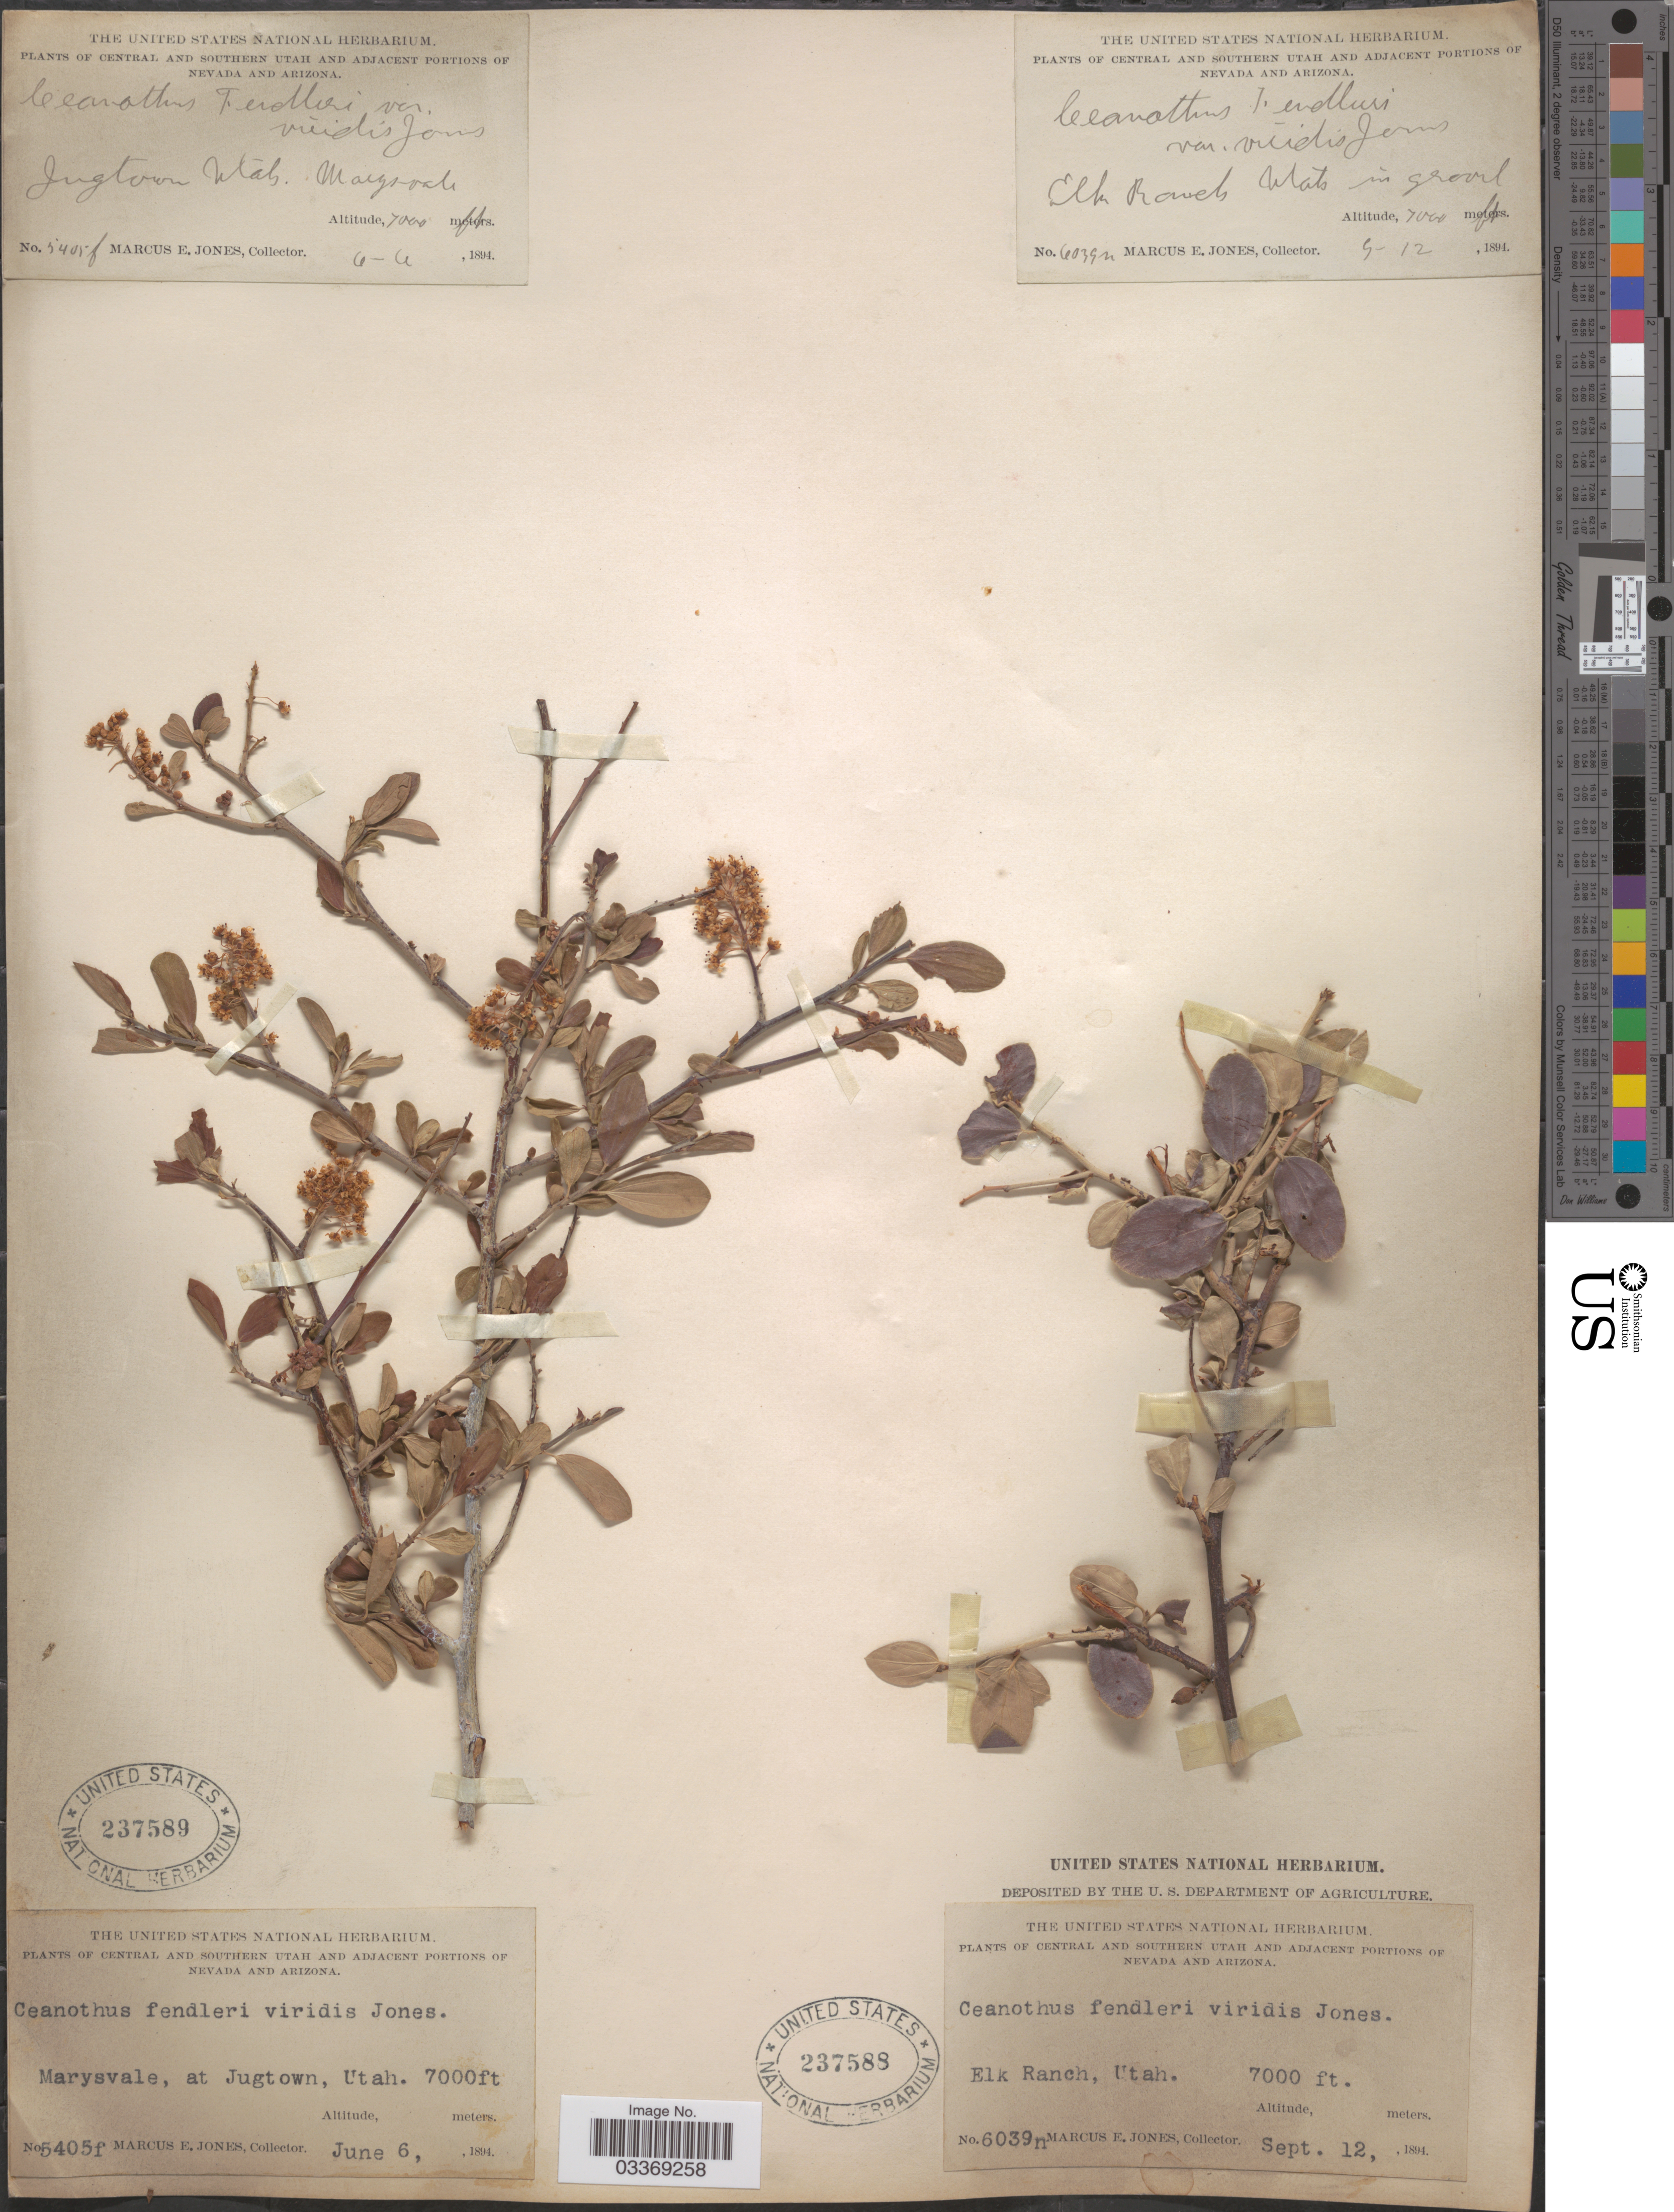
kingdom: Plantae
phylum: Tracheophyta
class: Magnoliopsida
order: Rosales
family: Rhamnaceae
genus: Ceanothus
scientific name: Ceanothus fendleri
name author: A. Gray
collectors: M. E. Jones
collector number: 6039n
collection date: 1894-09-12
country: United States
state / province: Utah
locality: Central and Southern Utah, Elk Ranch.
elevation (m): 2134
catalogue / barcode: US 237588-2